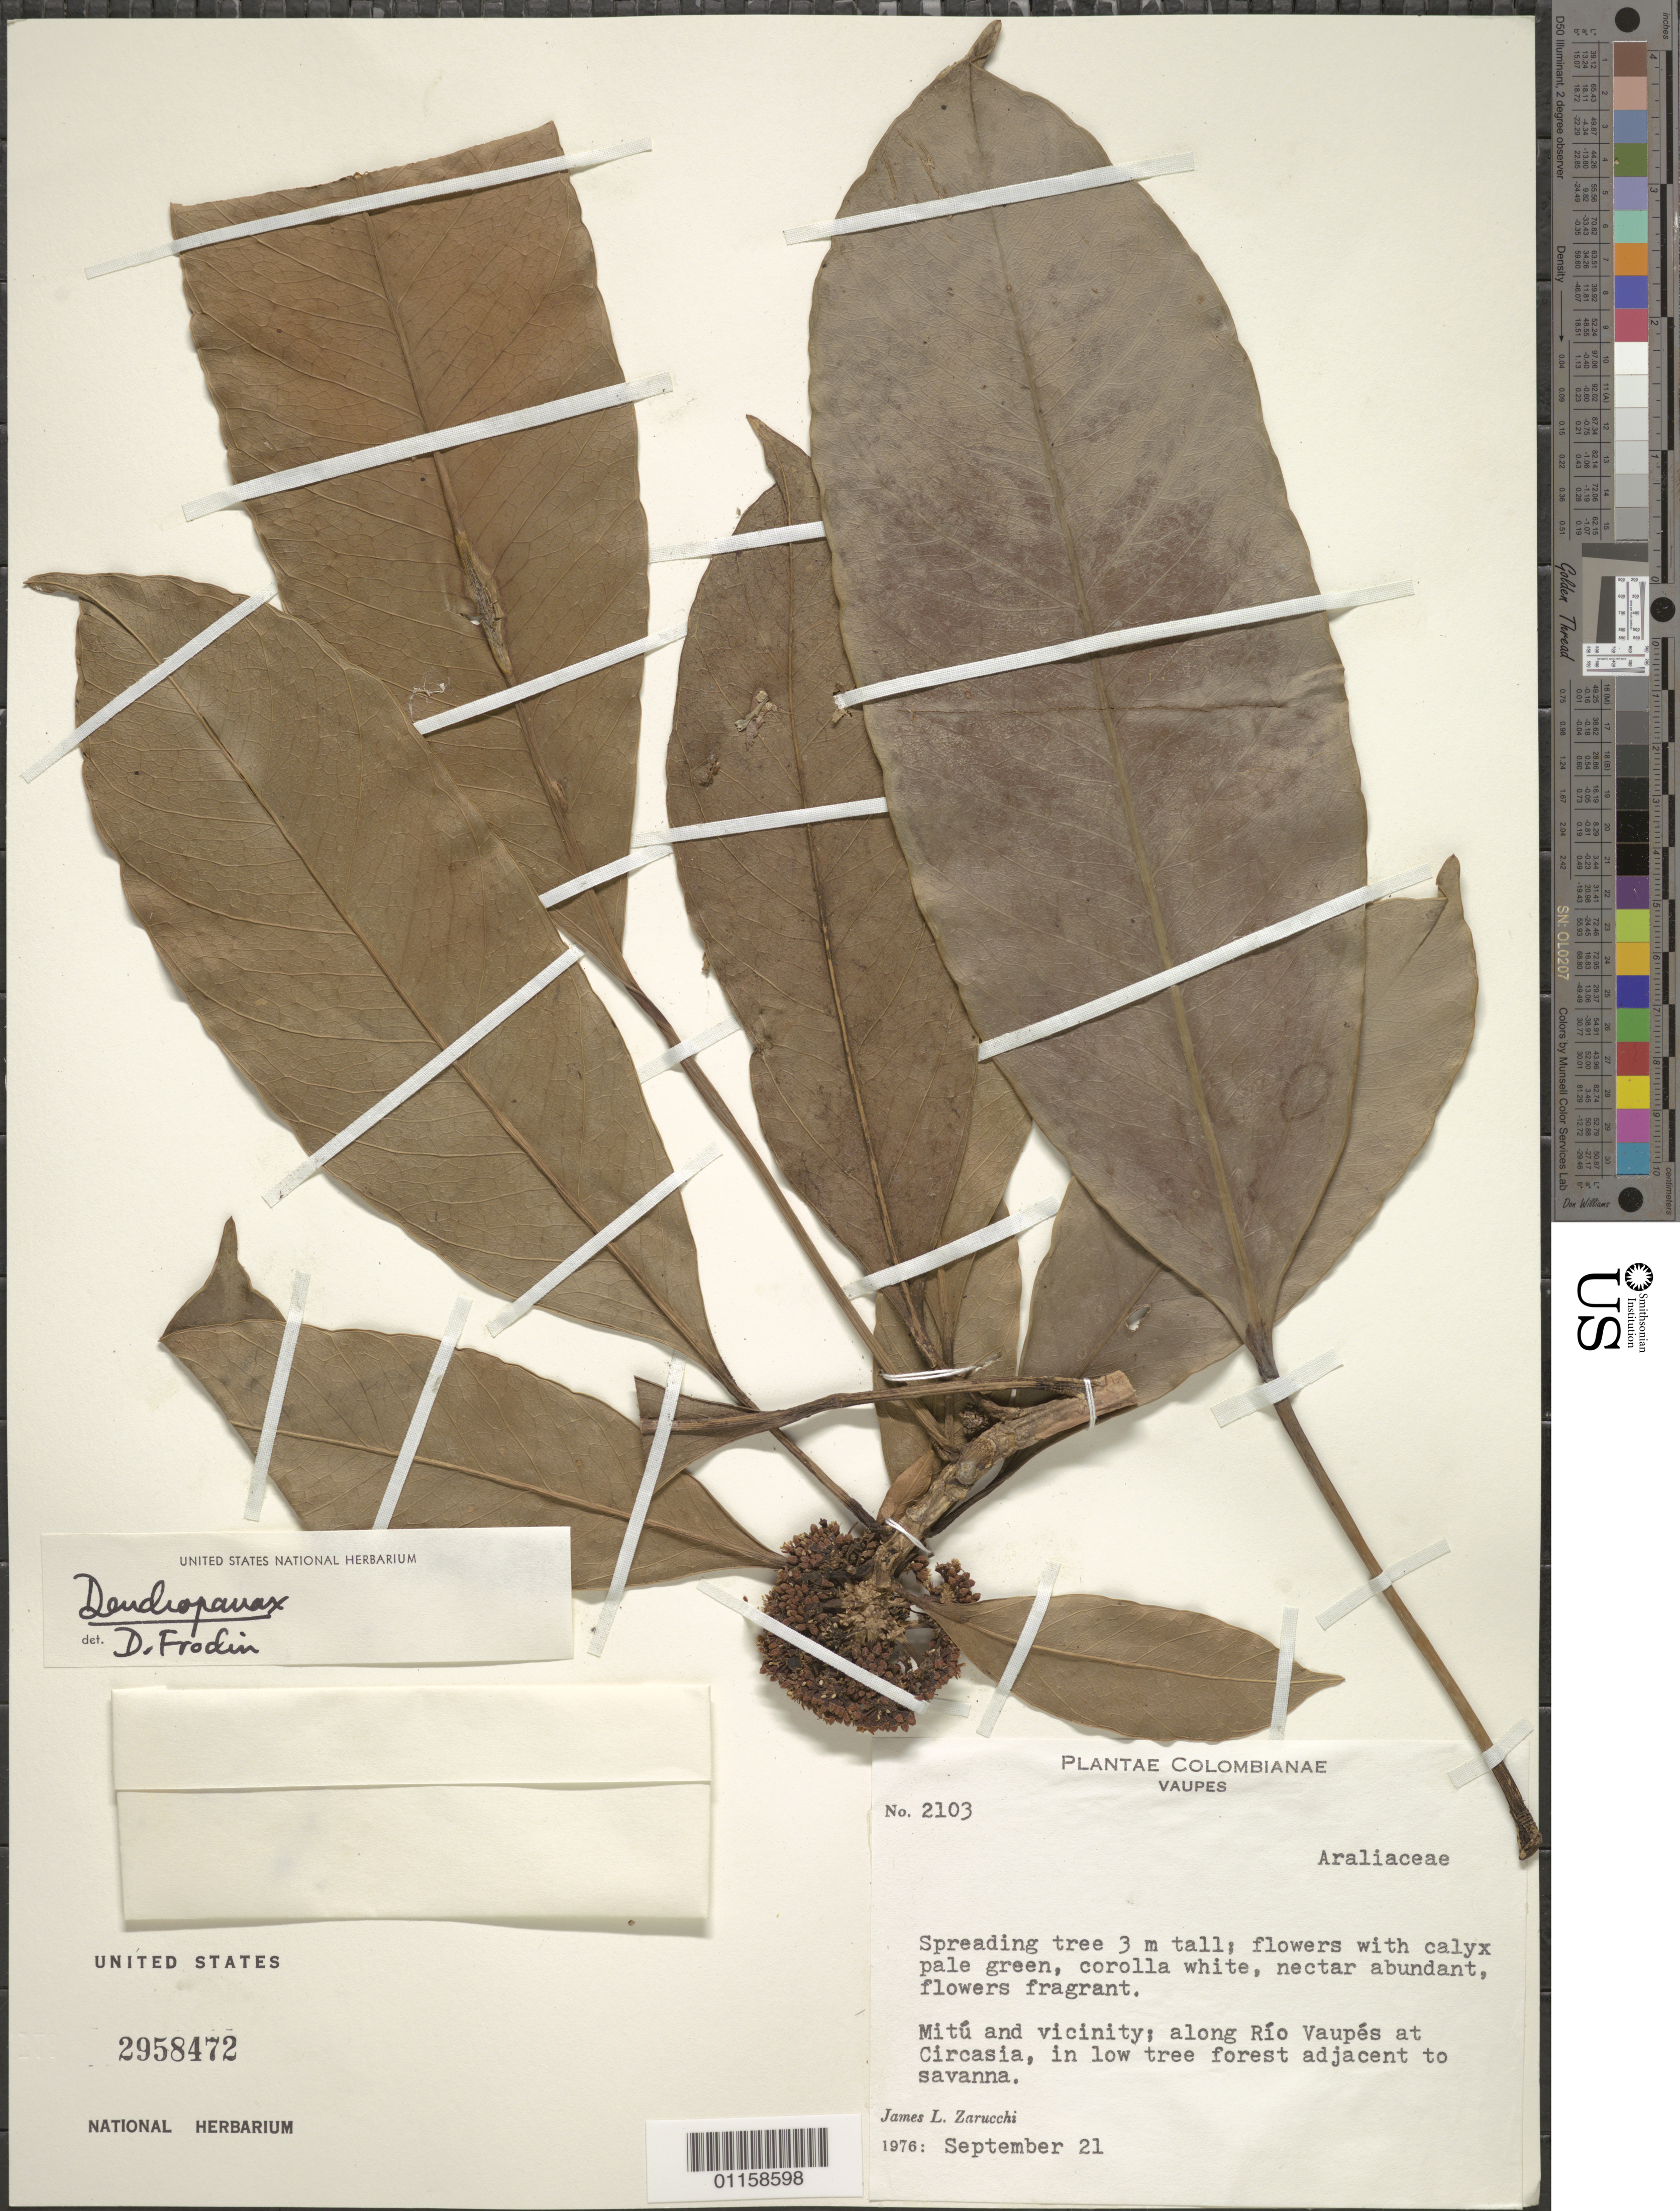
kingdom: Plantae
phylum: Tracheophyta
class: Magnoliopsida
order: Apiales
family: Araliaceae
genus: Dendropanax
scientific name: Dendropanax sp.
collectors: J. L. Zarucchi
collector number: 2103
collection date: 1976-09-21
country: Colombia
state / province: Vaupés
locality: Mitu and vicinity, along Rio Vaupes at Circasia.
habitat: Spreading tree, in low tree forest adjacent to savanna.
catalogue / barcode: US 2958472